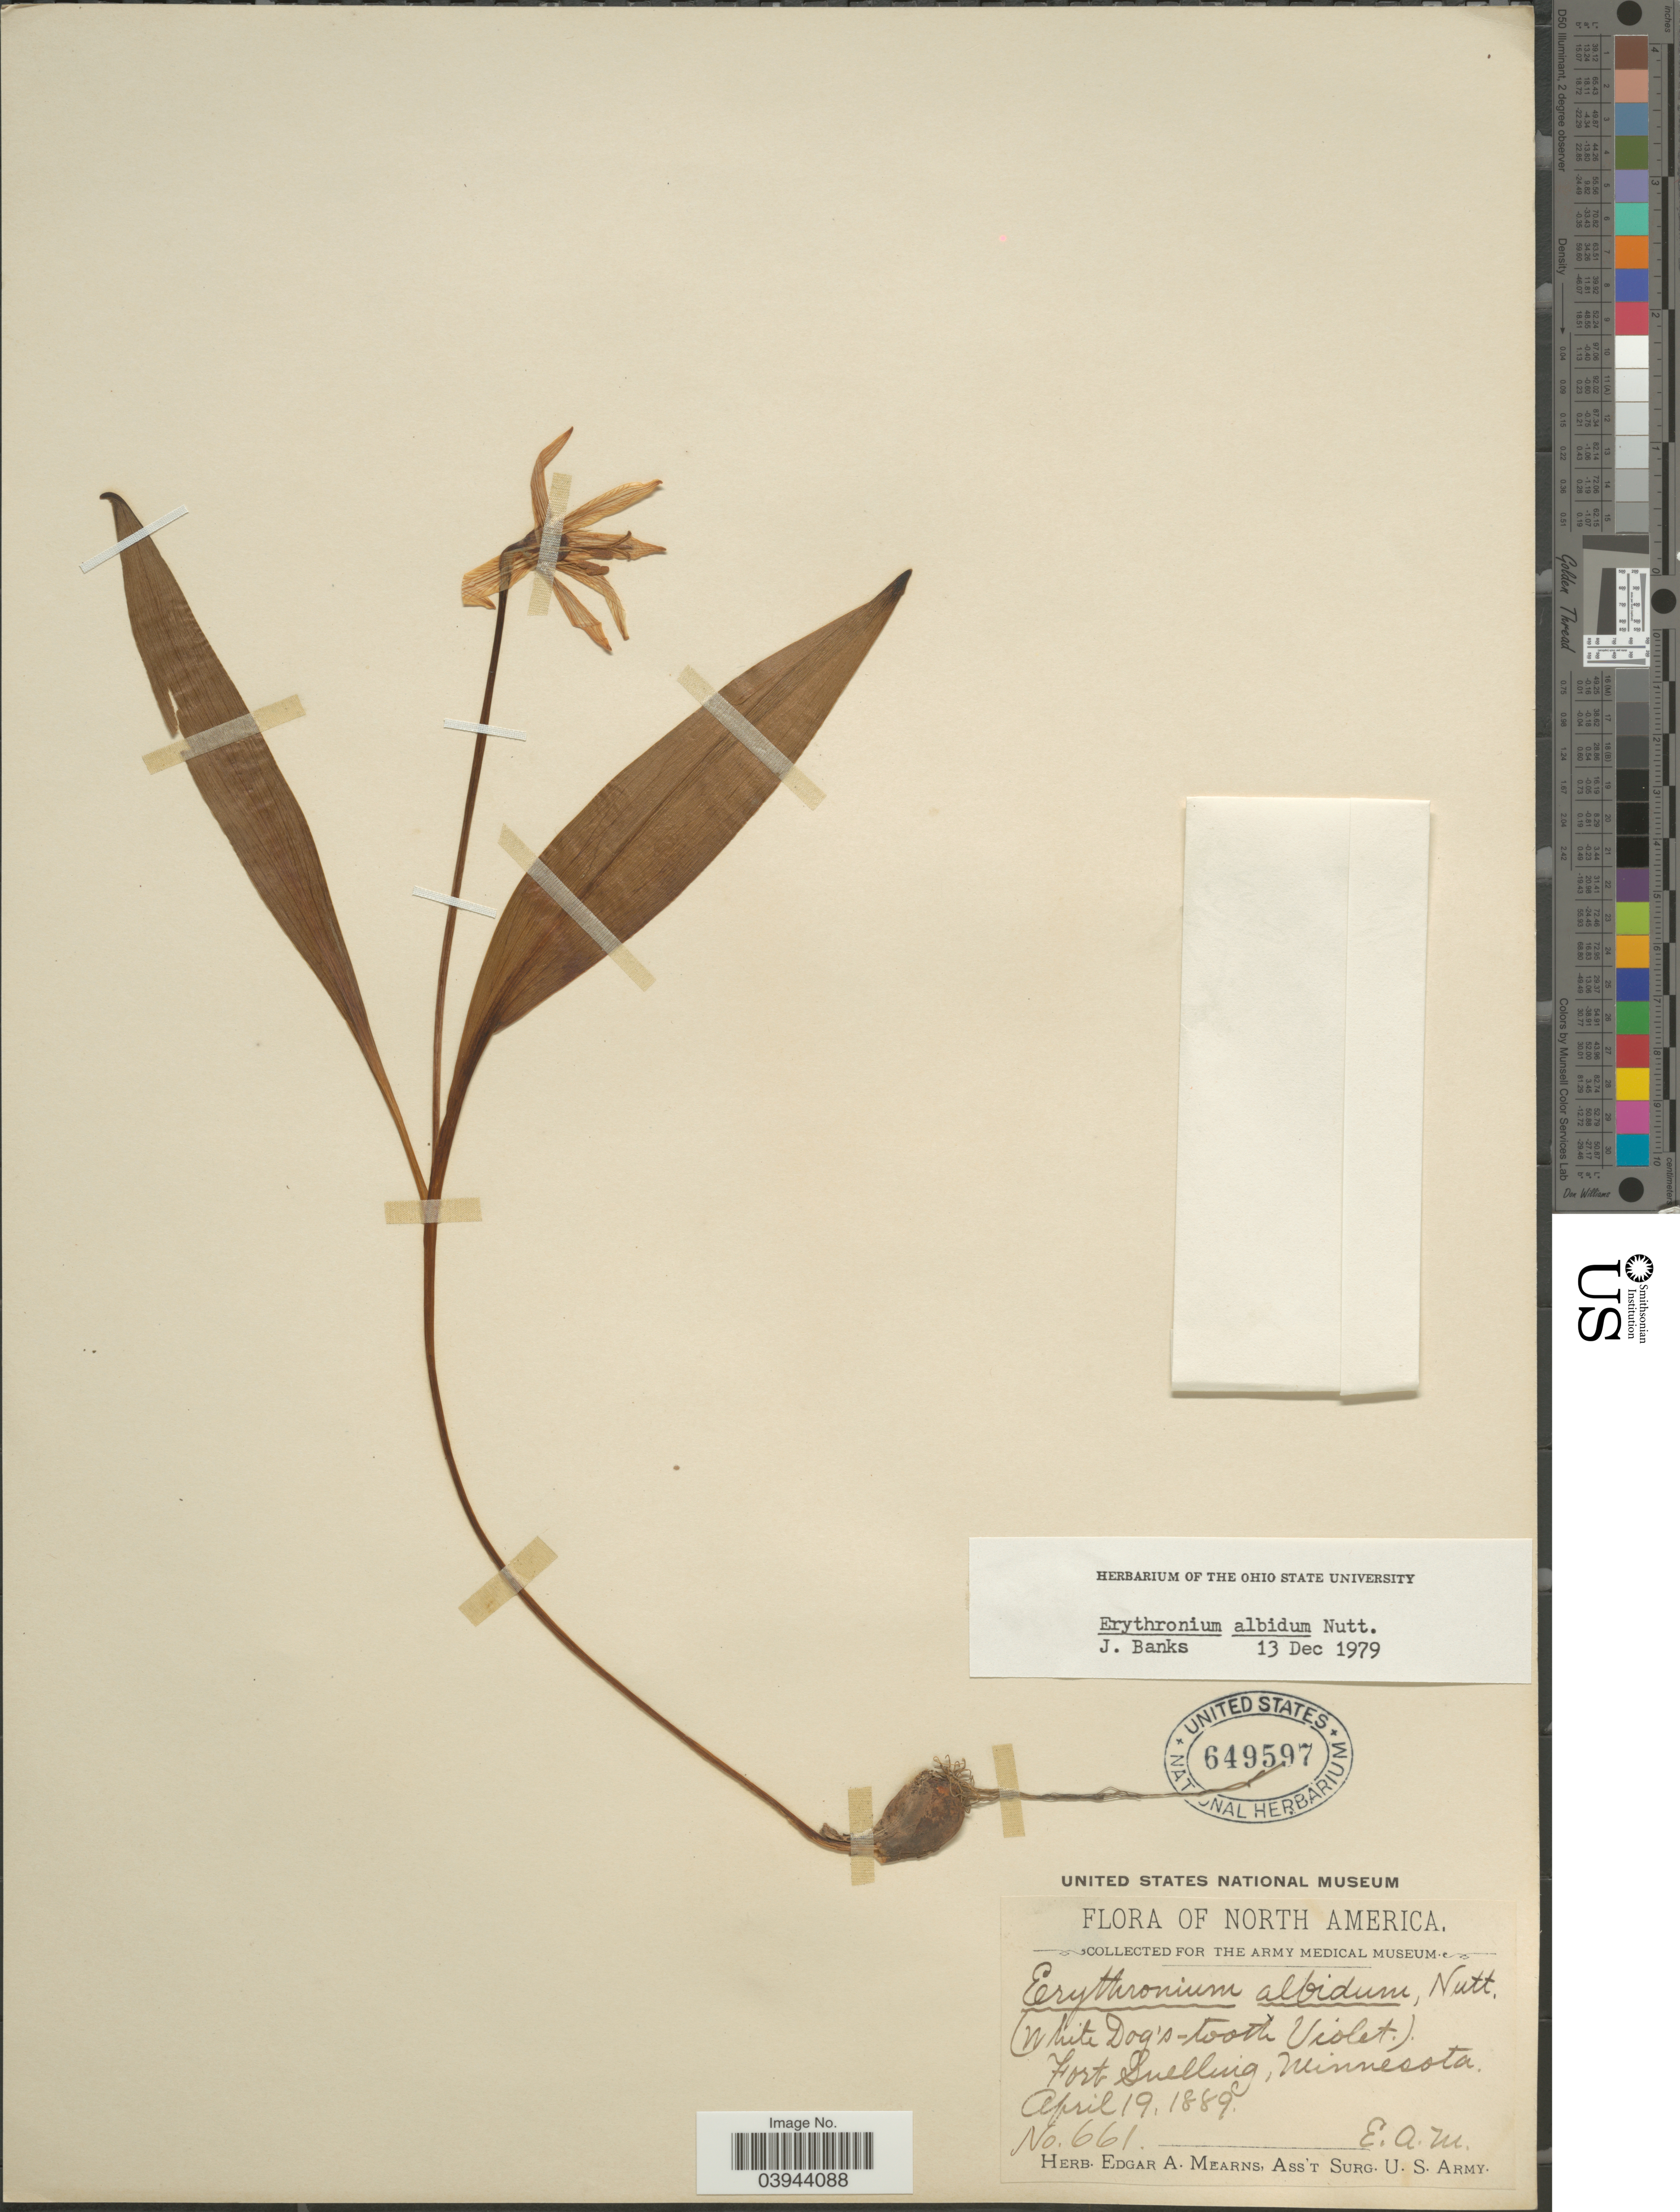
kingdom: Plantae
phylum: Tracheophyta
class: Liliopsida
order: Liliales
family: Liliaceae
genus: Erythronium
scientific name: Erythronium albidum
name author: Nutt.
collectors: E. A. Mearns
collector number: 661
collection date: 1889-04-19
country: United States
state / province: Minnesota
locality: Fort Snelling.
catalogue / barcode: US 649597